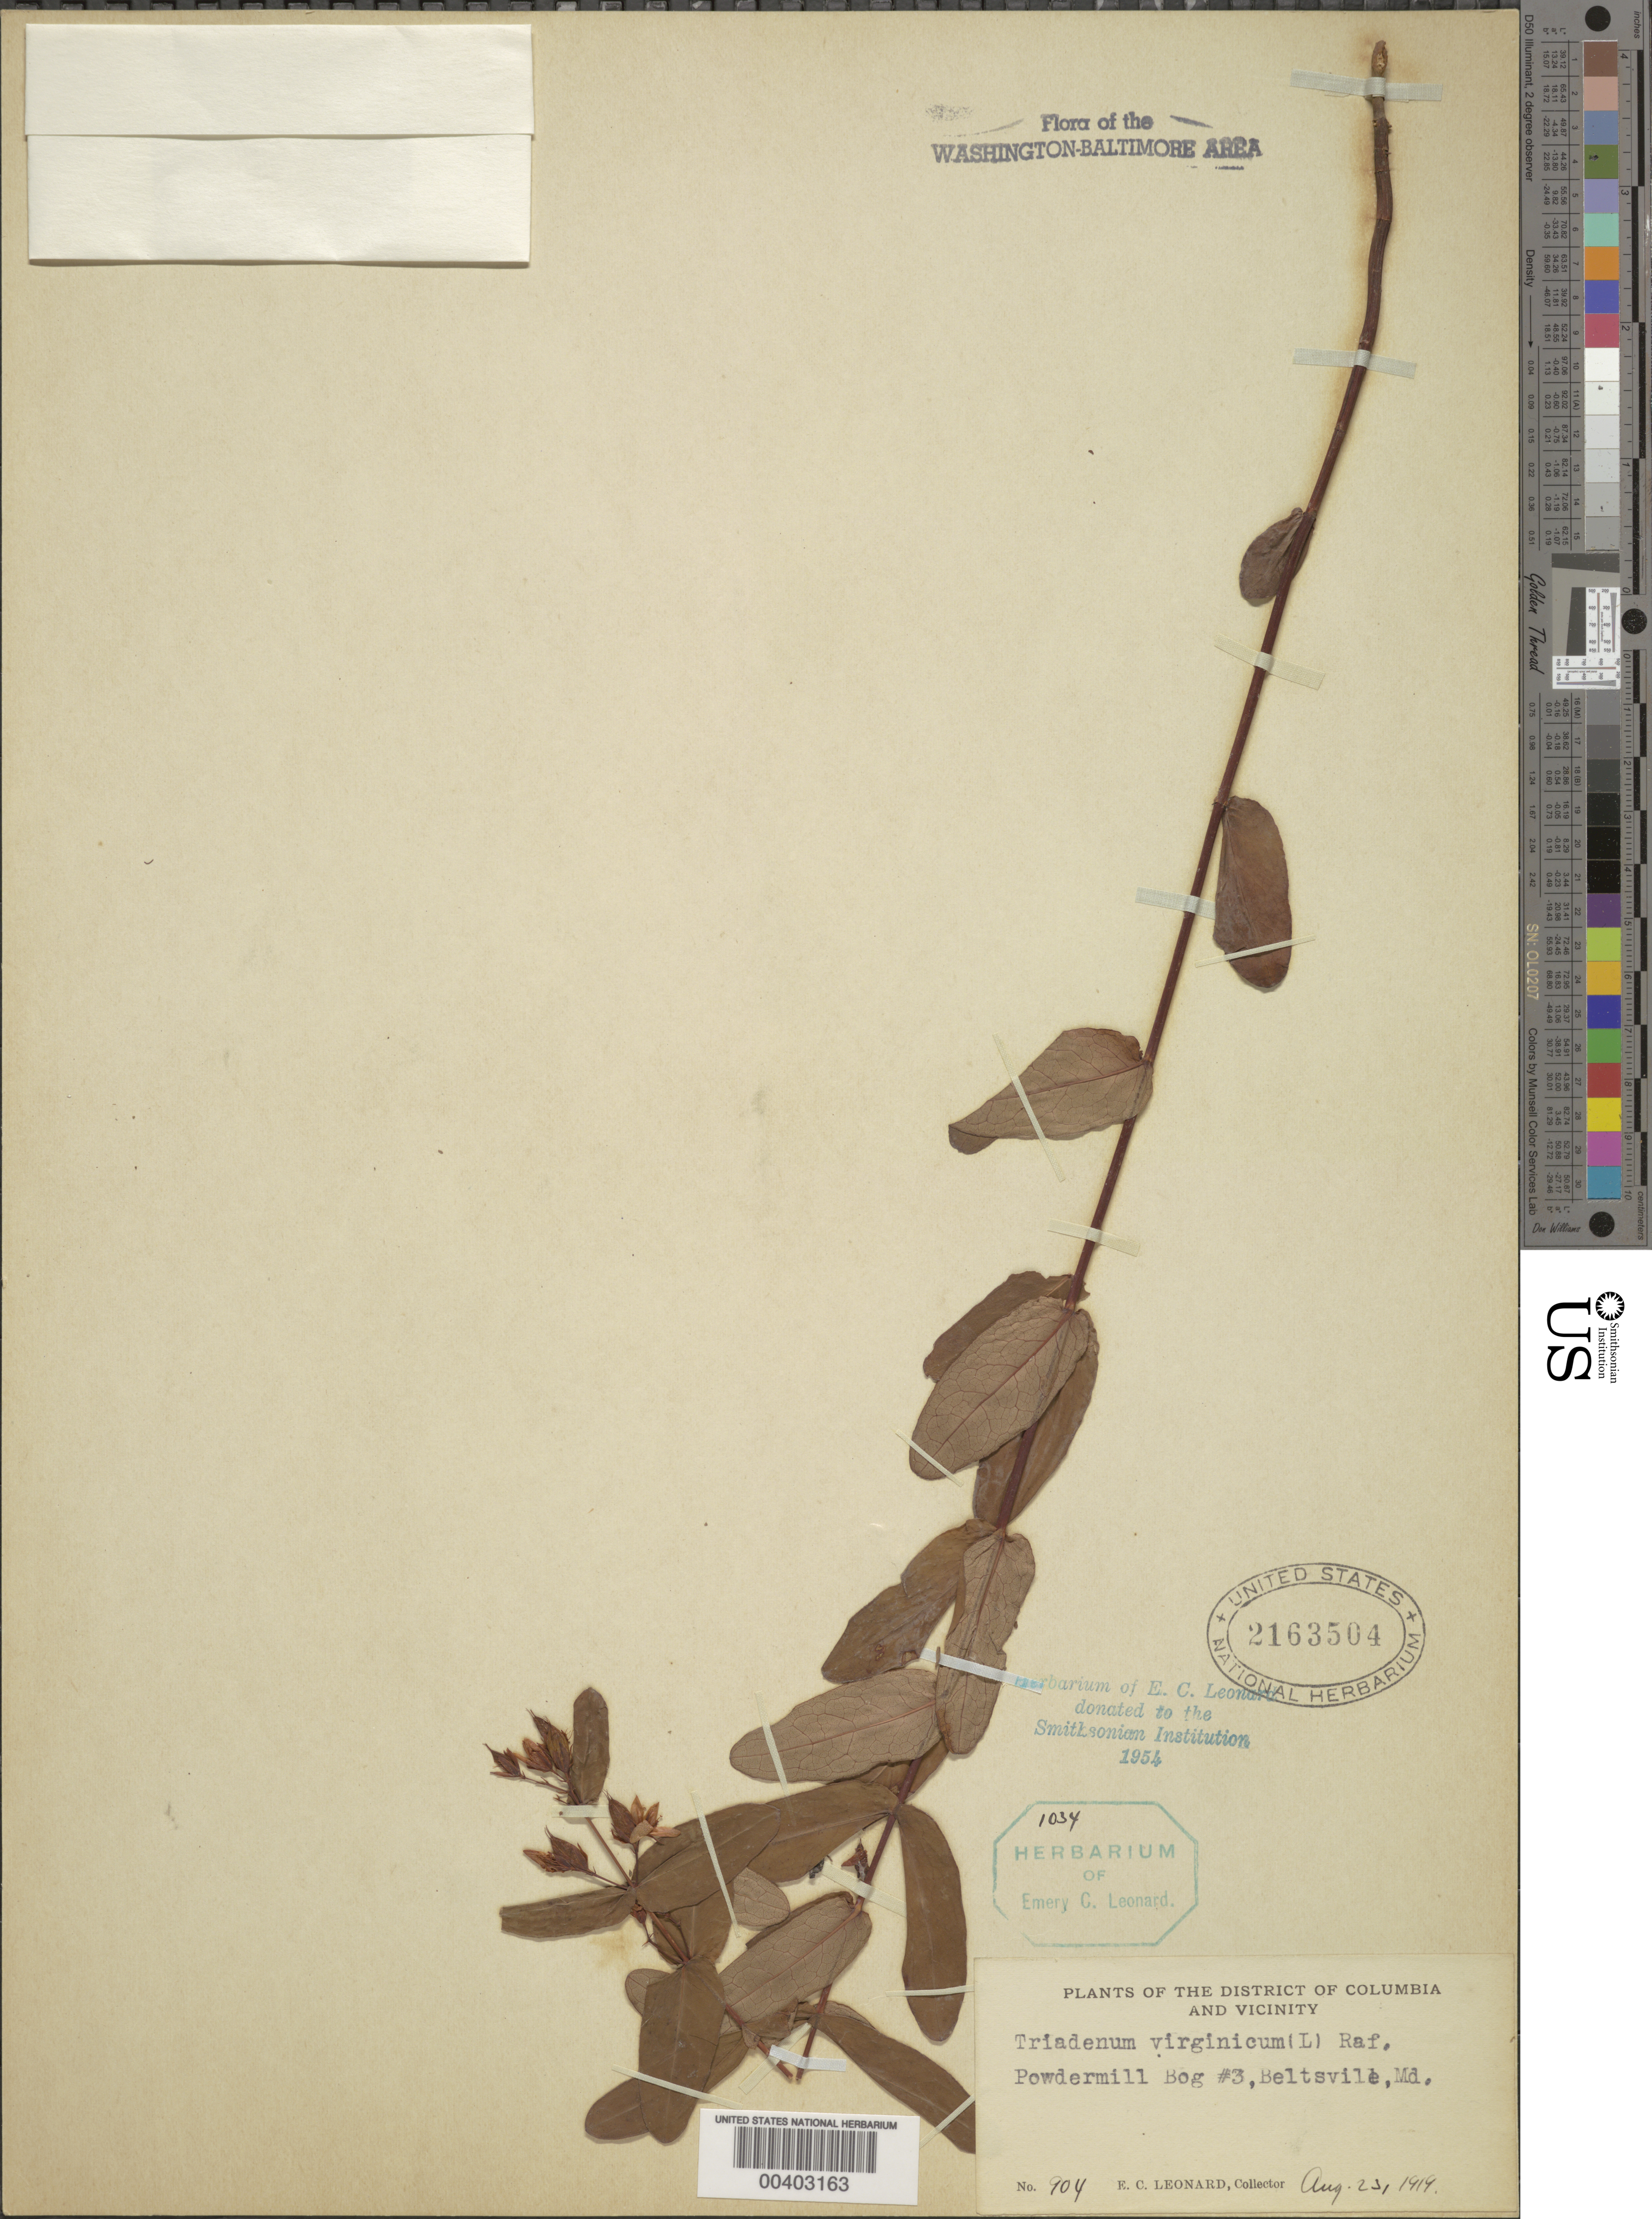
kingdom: Plantae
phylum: Tracheophyta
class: Magnoliopsida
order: Malpighiales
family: Hypericaceae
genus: Triadenum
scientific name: Triadenum virginicum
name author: (L.) Raf.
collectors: E. C. Leonard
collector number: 904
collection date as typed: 23 Aug 1919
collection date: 1919-08-23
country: United States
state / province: Maryland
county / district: Prince George's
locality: Powdermill Bog, Beltsville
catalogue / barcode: US 2163504